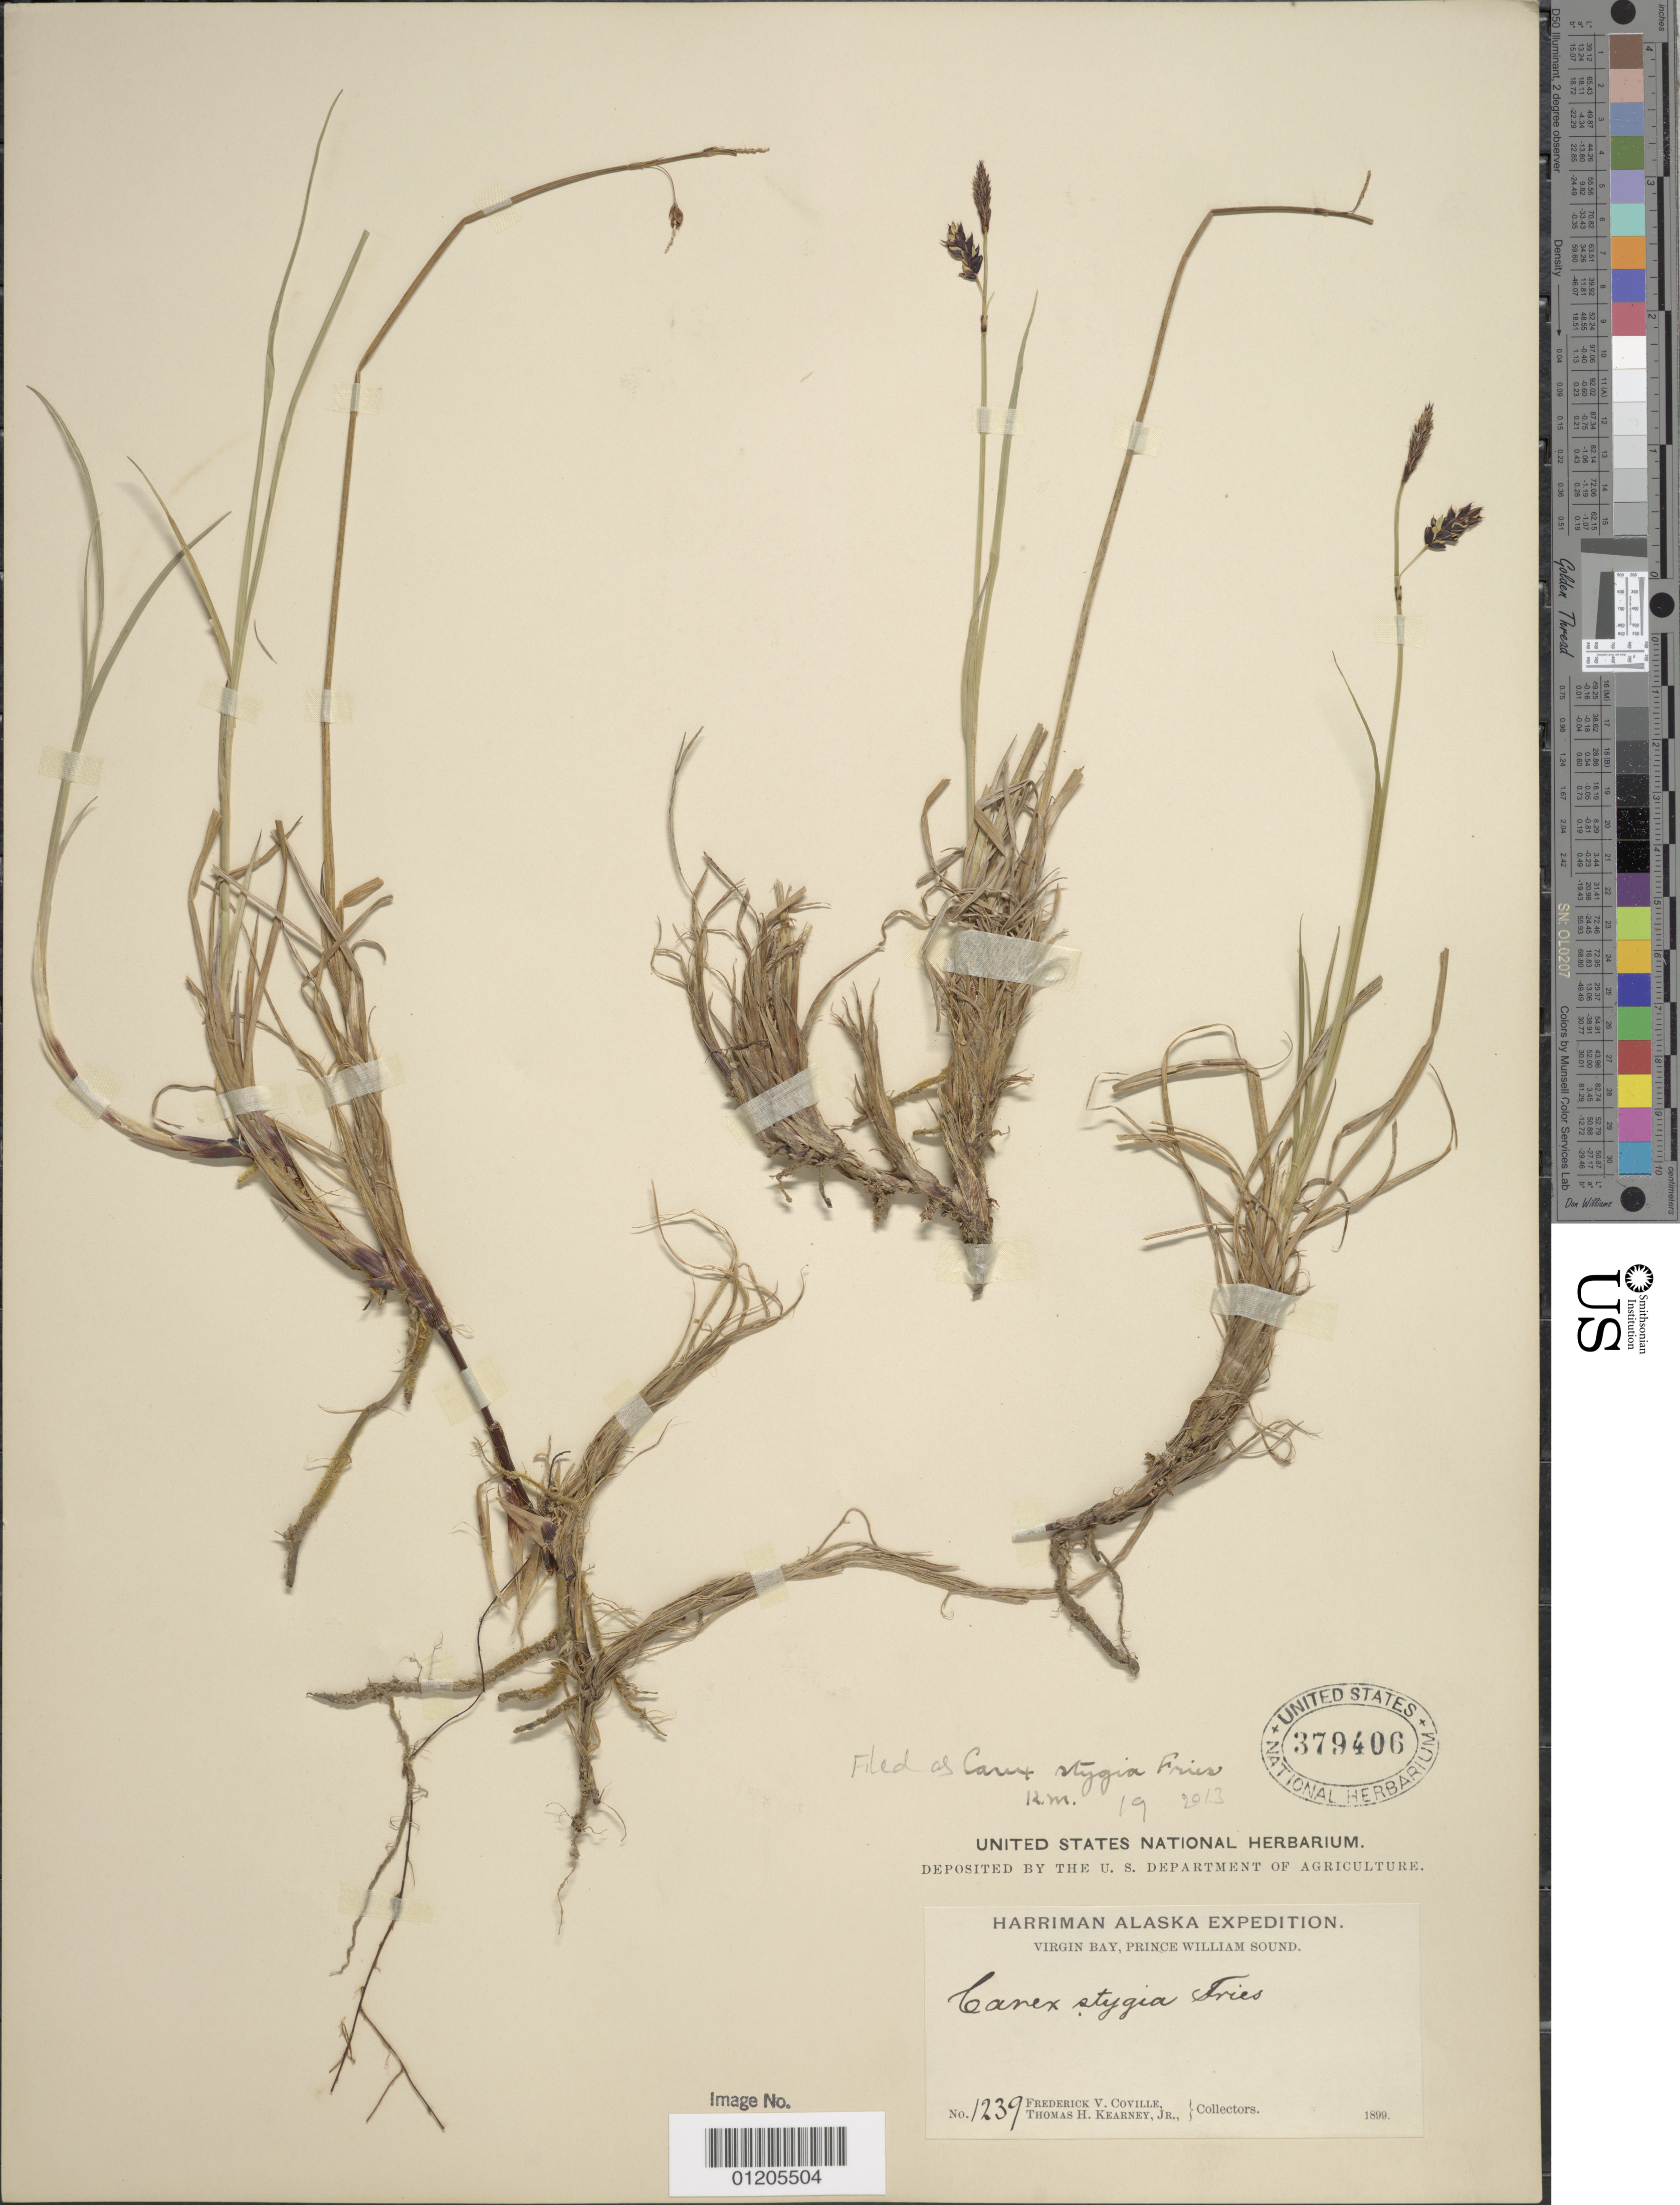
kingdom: Plantae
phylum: Tracheophyta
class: Liliopsida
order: Poales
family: Cyperaceae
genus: Carex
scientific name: Carex x stygia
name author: Fr.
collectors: F. V. Coville & T. H. Kearney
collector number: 1239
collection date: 1899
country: United States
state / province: Alaska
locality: Virgin Bay, Prince William Sound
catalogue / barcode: US 379406